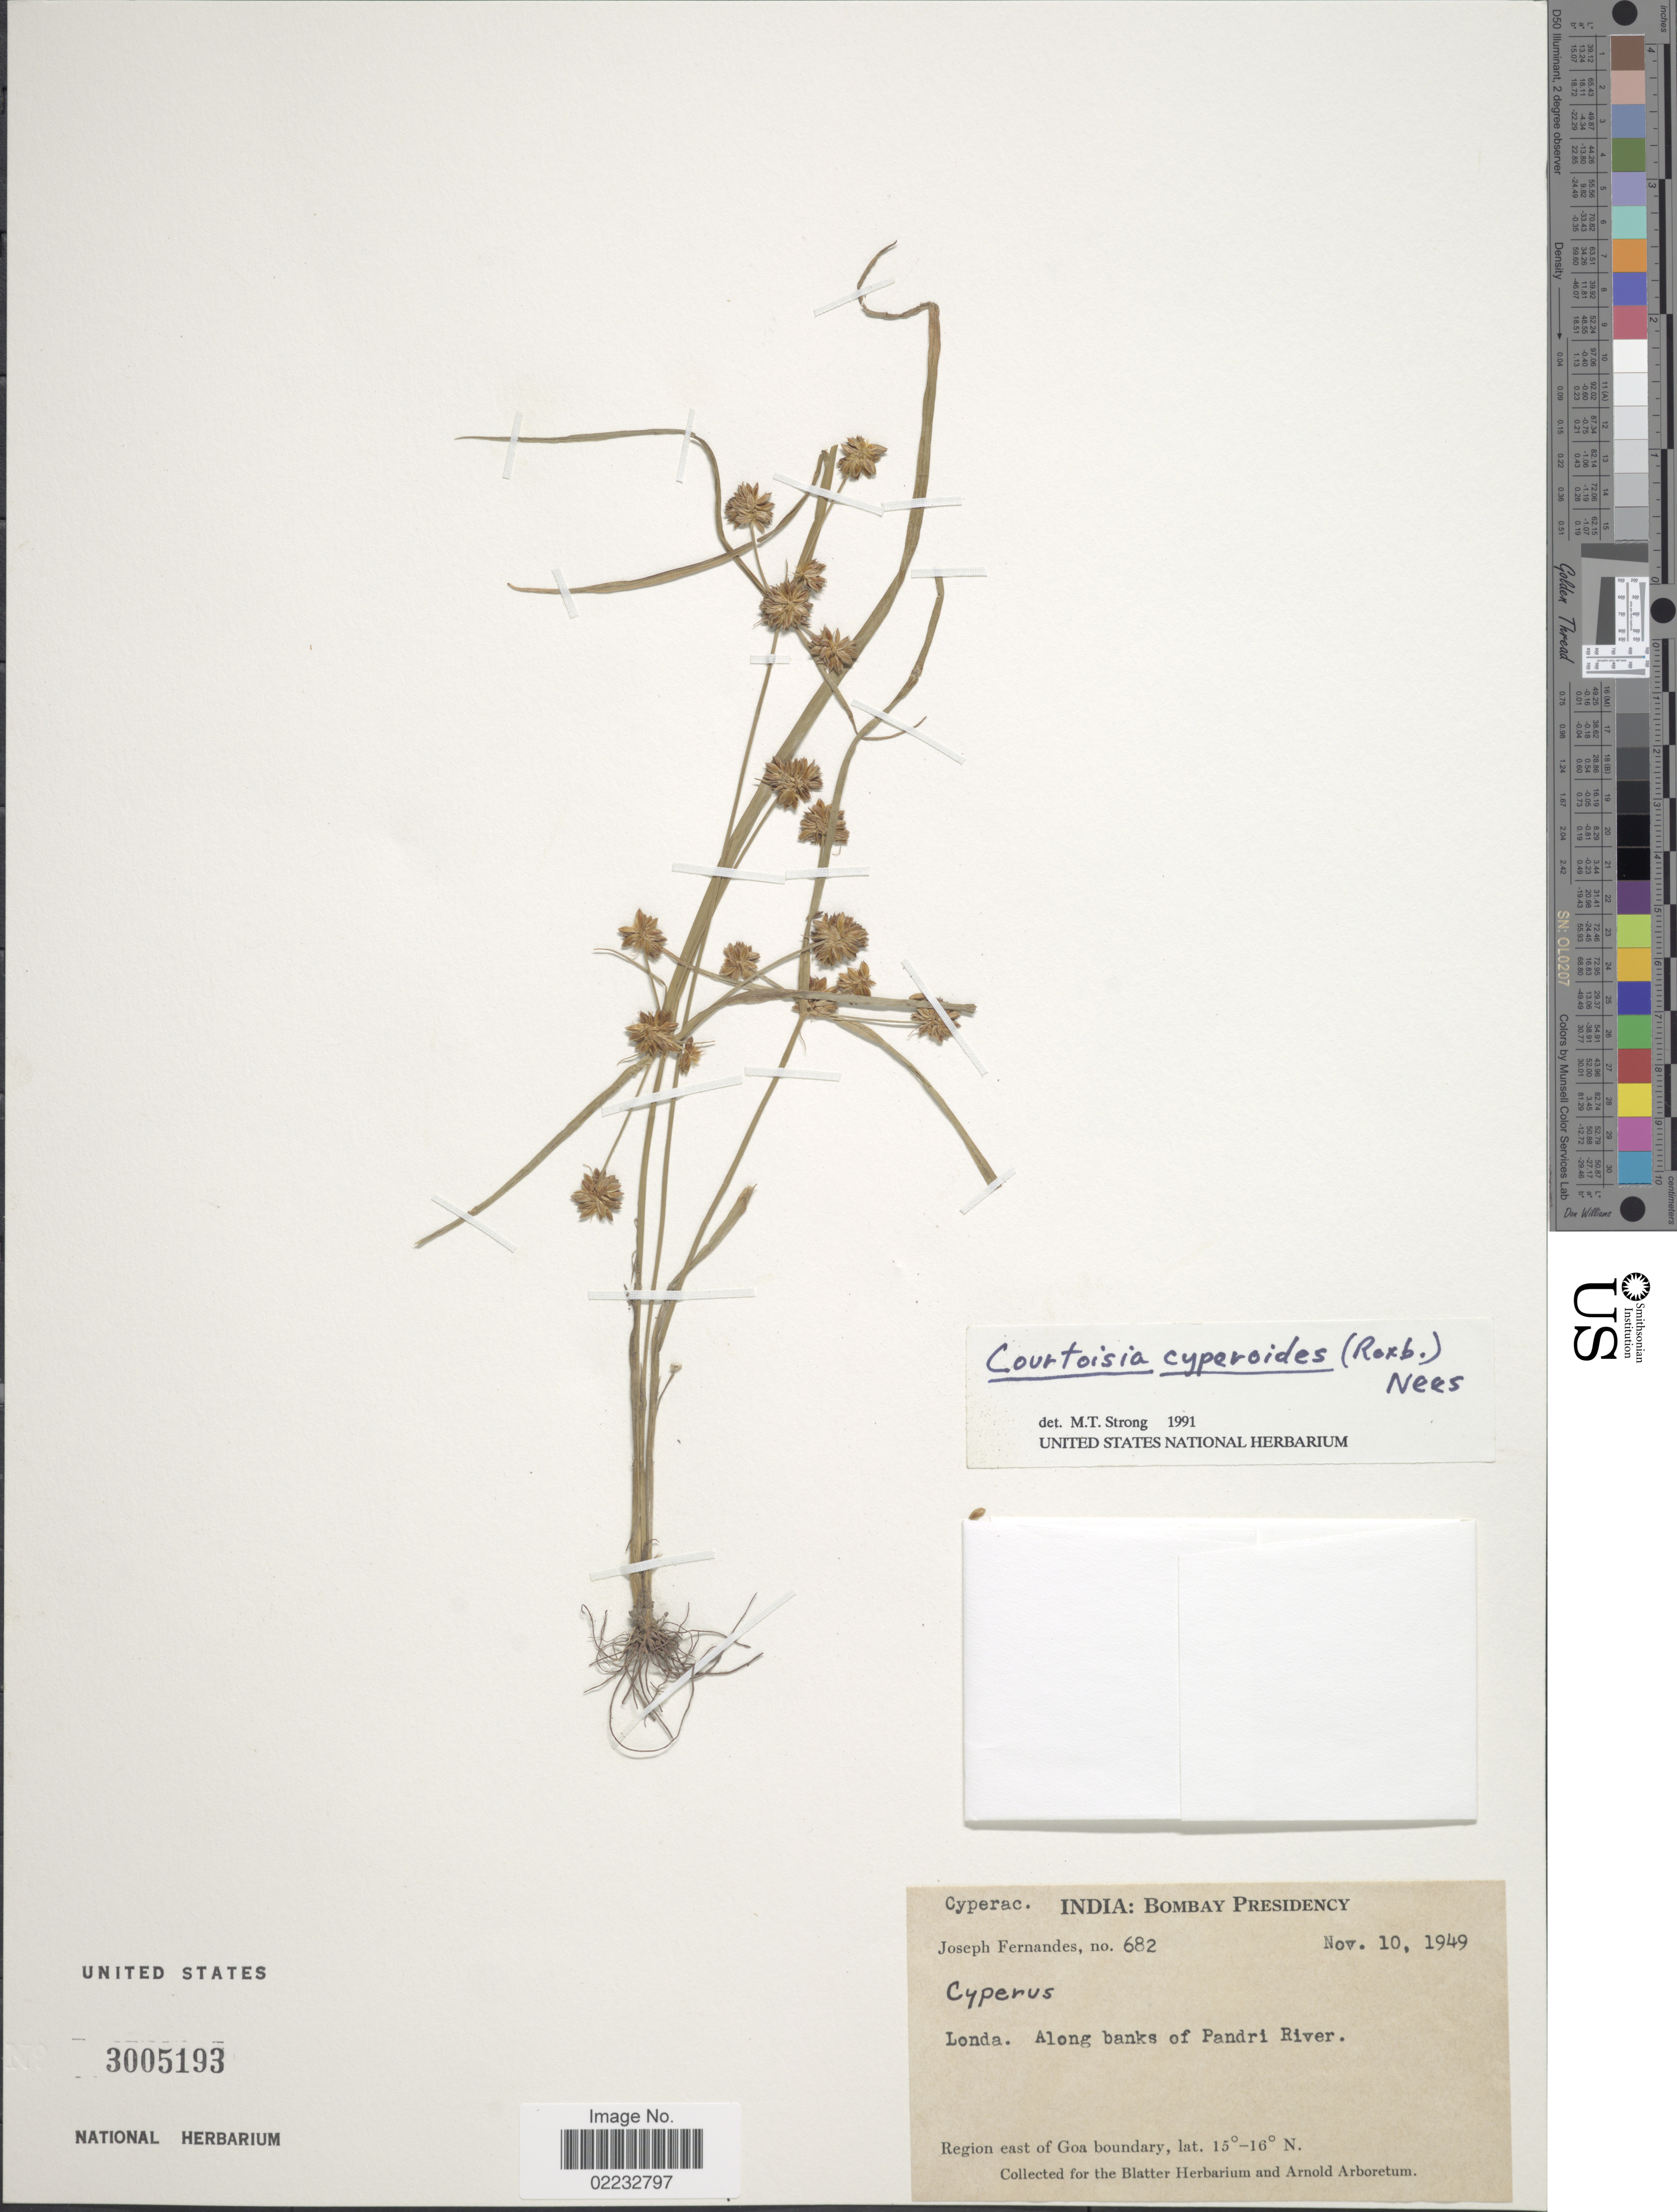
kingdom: Plantae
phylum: Tracheophyta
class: Liliopsida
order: Poales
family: Cyperaceae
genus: Cyperus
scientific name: Cyperus pseudokyllingioides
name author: Kük.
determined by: Strong, M. T., (US), Smithsonian Institution - National Museum of Natural History (UNITED STATES)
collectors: J. Fernandes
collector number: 682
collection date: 1949-11-10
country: India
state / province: Goa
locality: Bombay Presidency, along banks of Pandri River, region east of Goa boundary. Londa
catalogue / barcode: US 3005193